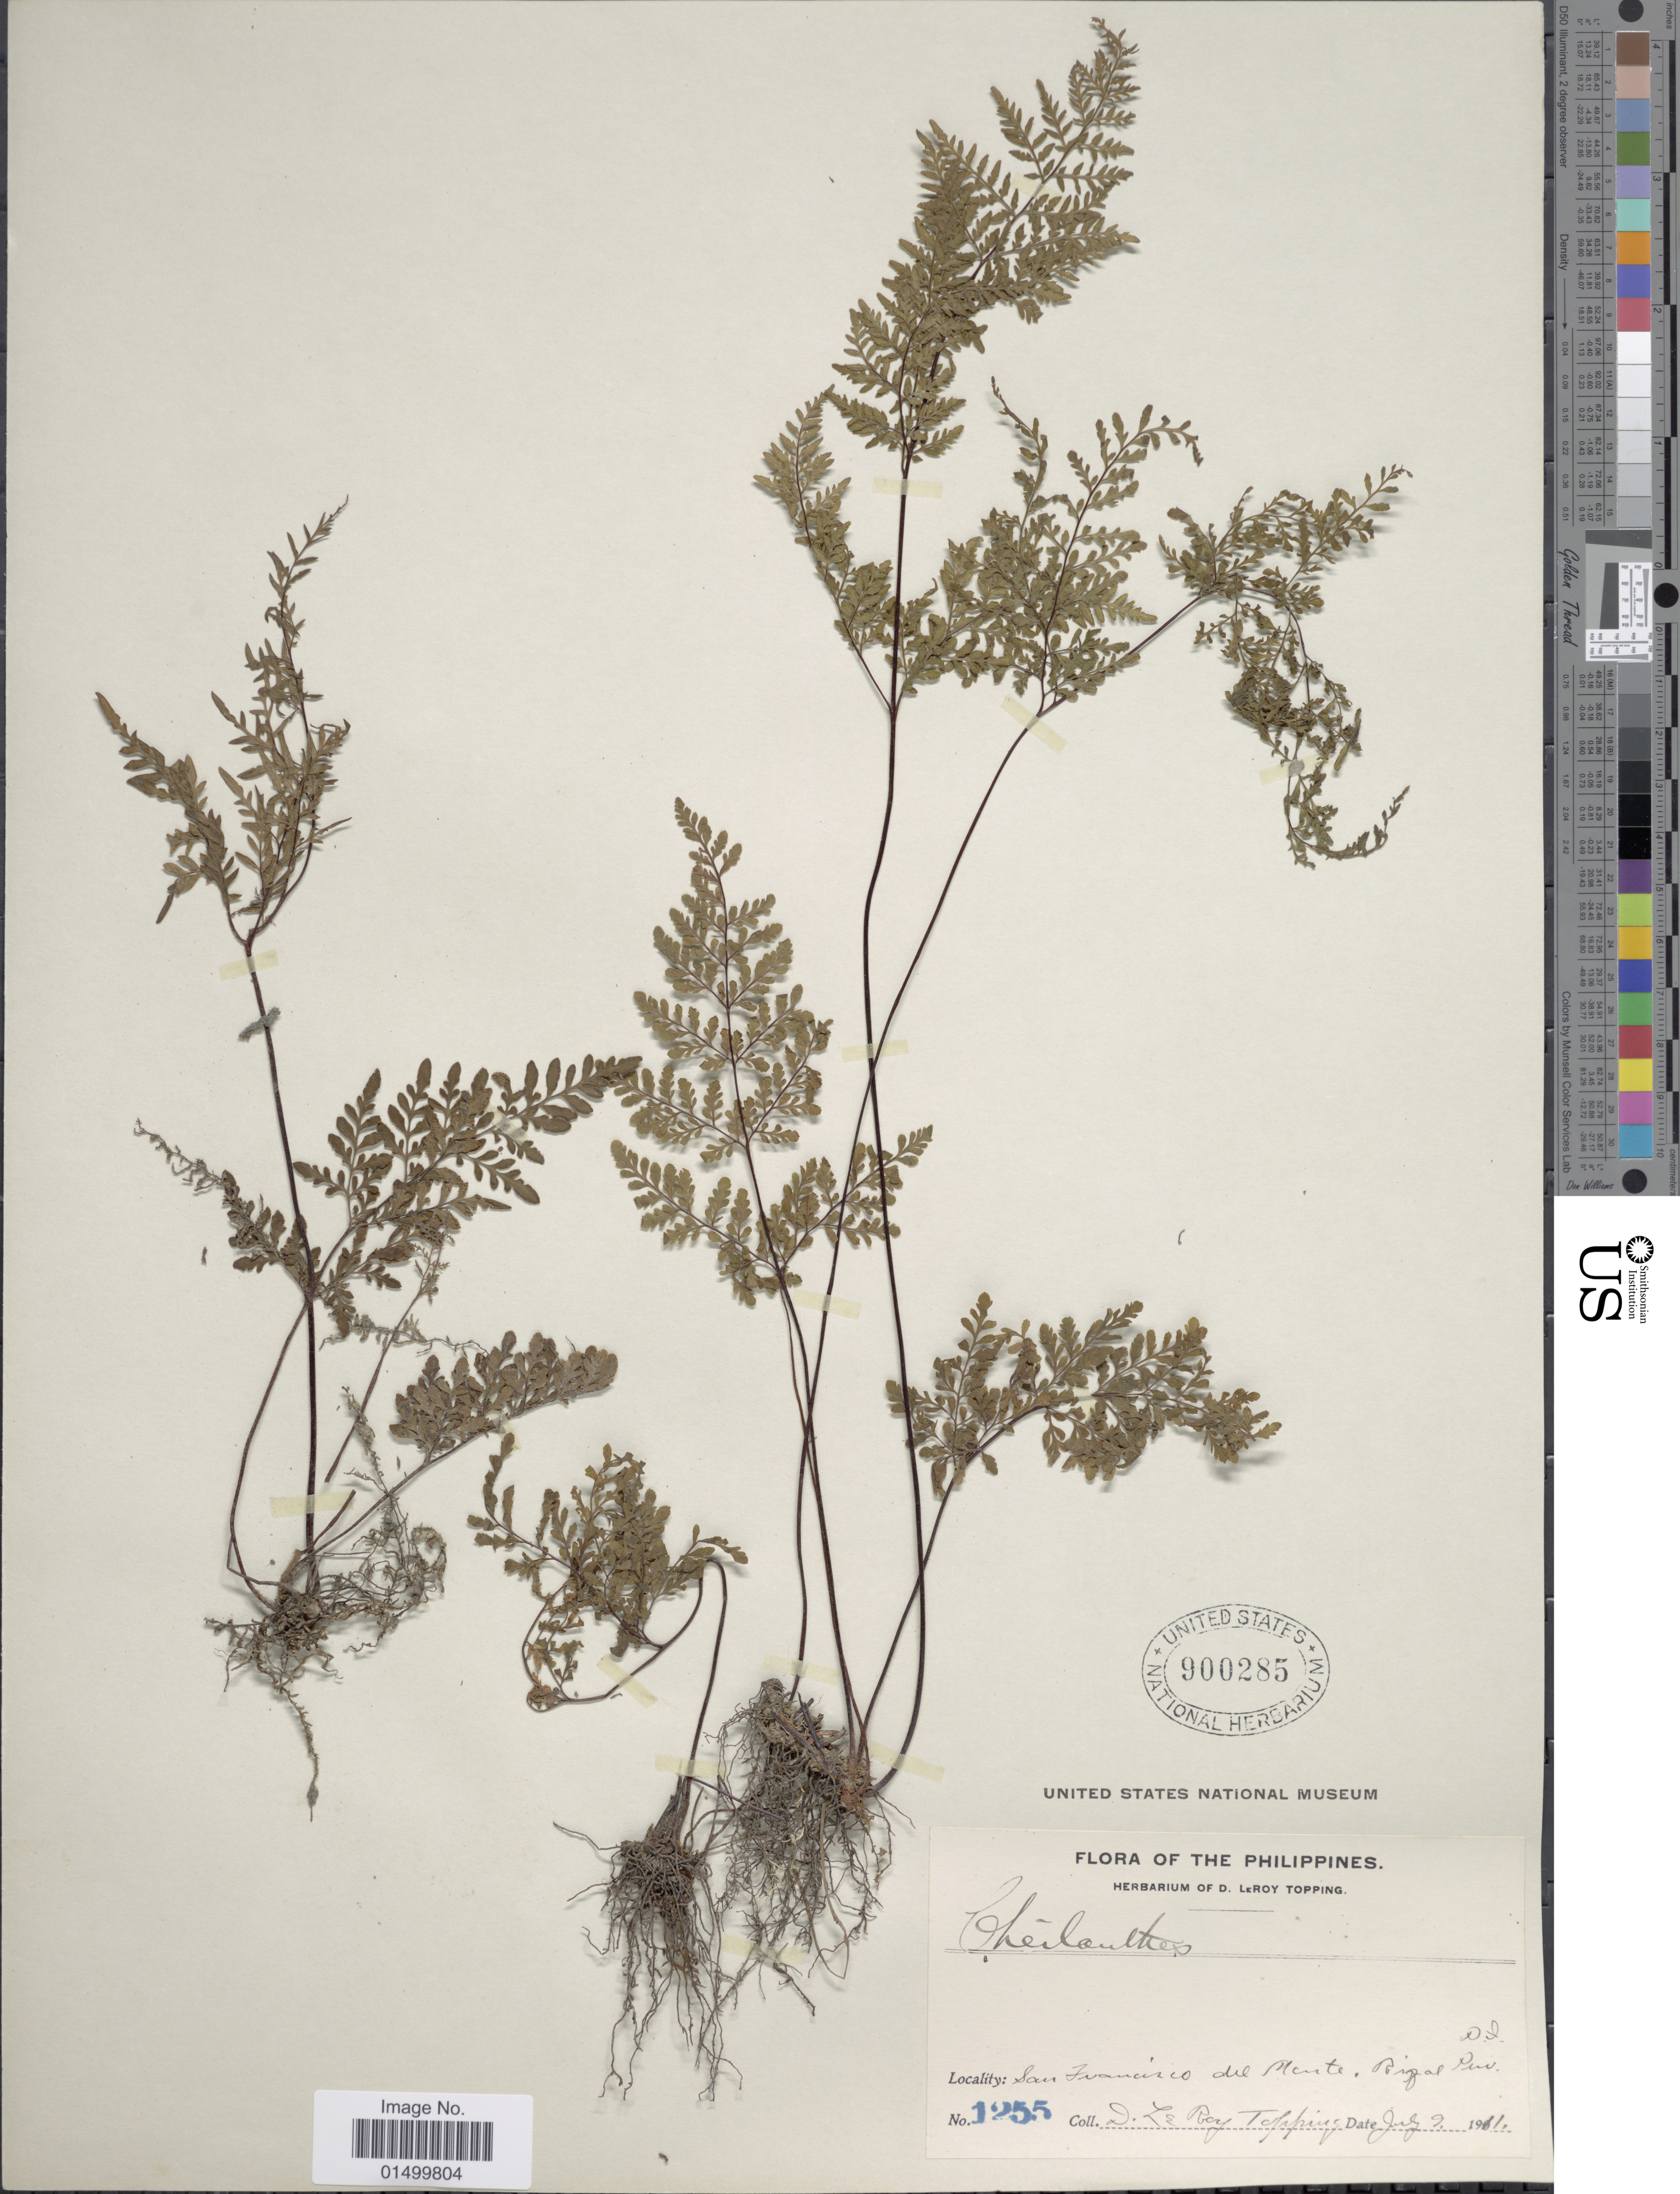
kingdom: Plantae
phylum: Tracheophyta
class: Polypodiopsida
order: Polypodiales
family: Pteridaceae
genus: Cheilanthes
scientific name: Cheilanthes tenuifolia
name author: (Burm. f.) Sw.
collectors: D. L. Topping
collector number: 1255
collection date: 1911-07-09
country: Philippines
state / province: Calabarzon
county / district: Rizal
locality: San Francisco del Monte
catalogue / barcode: US 900285